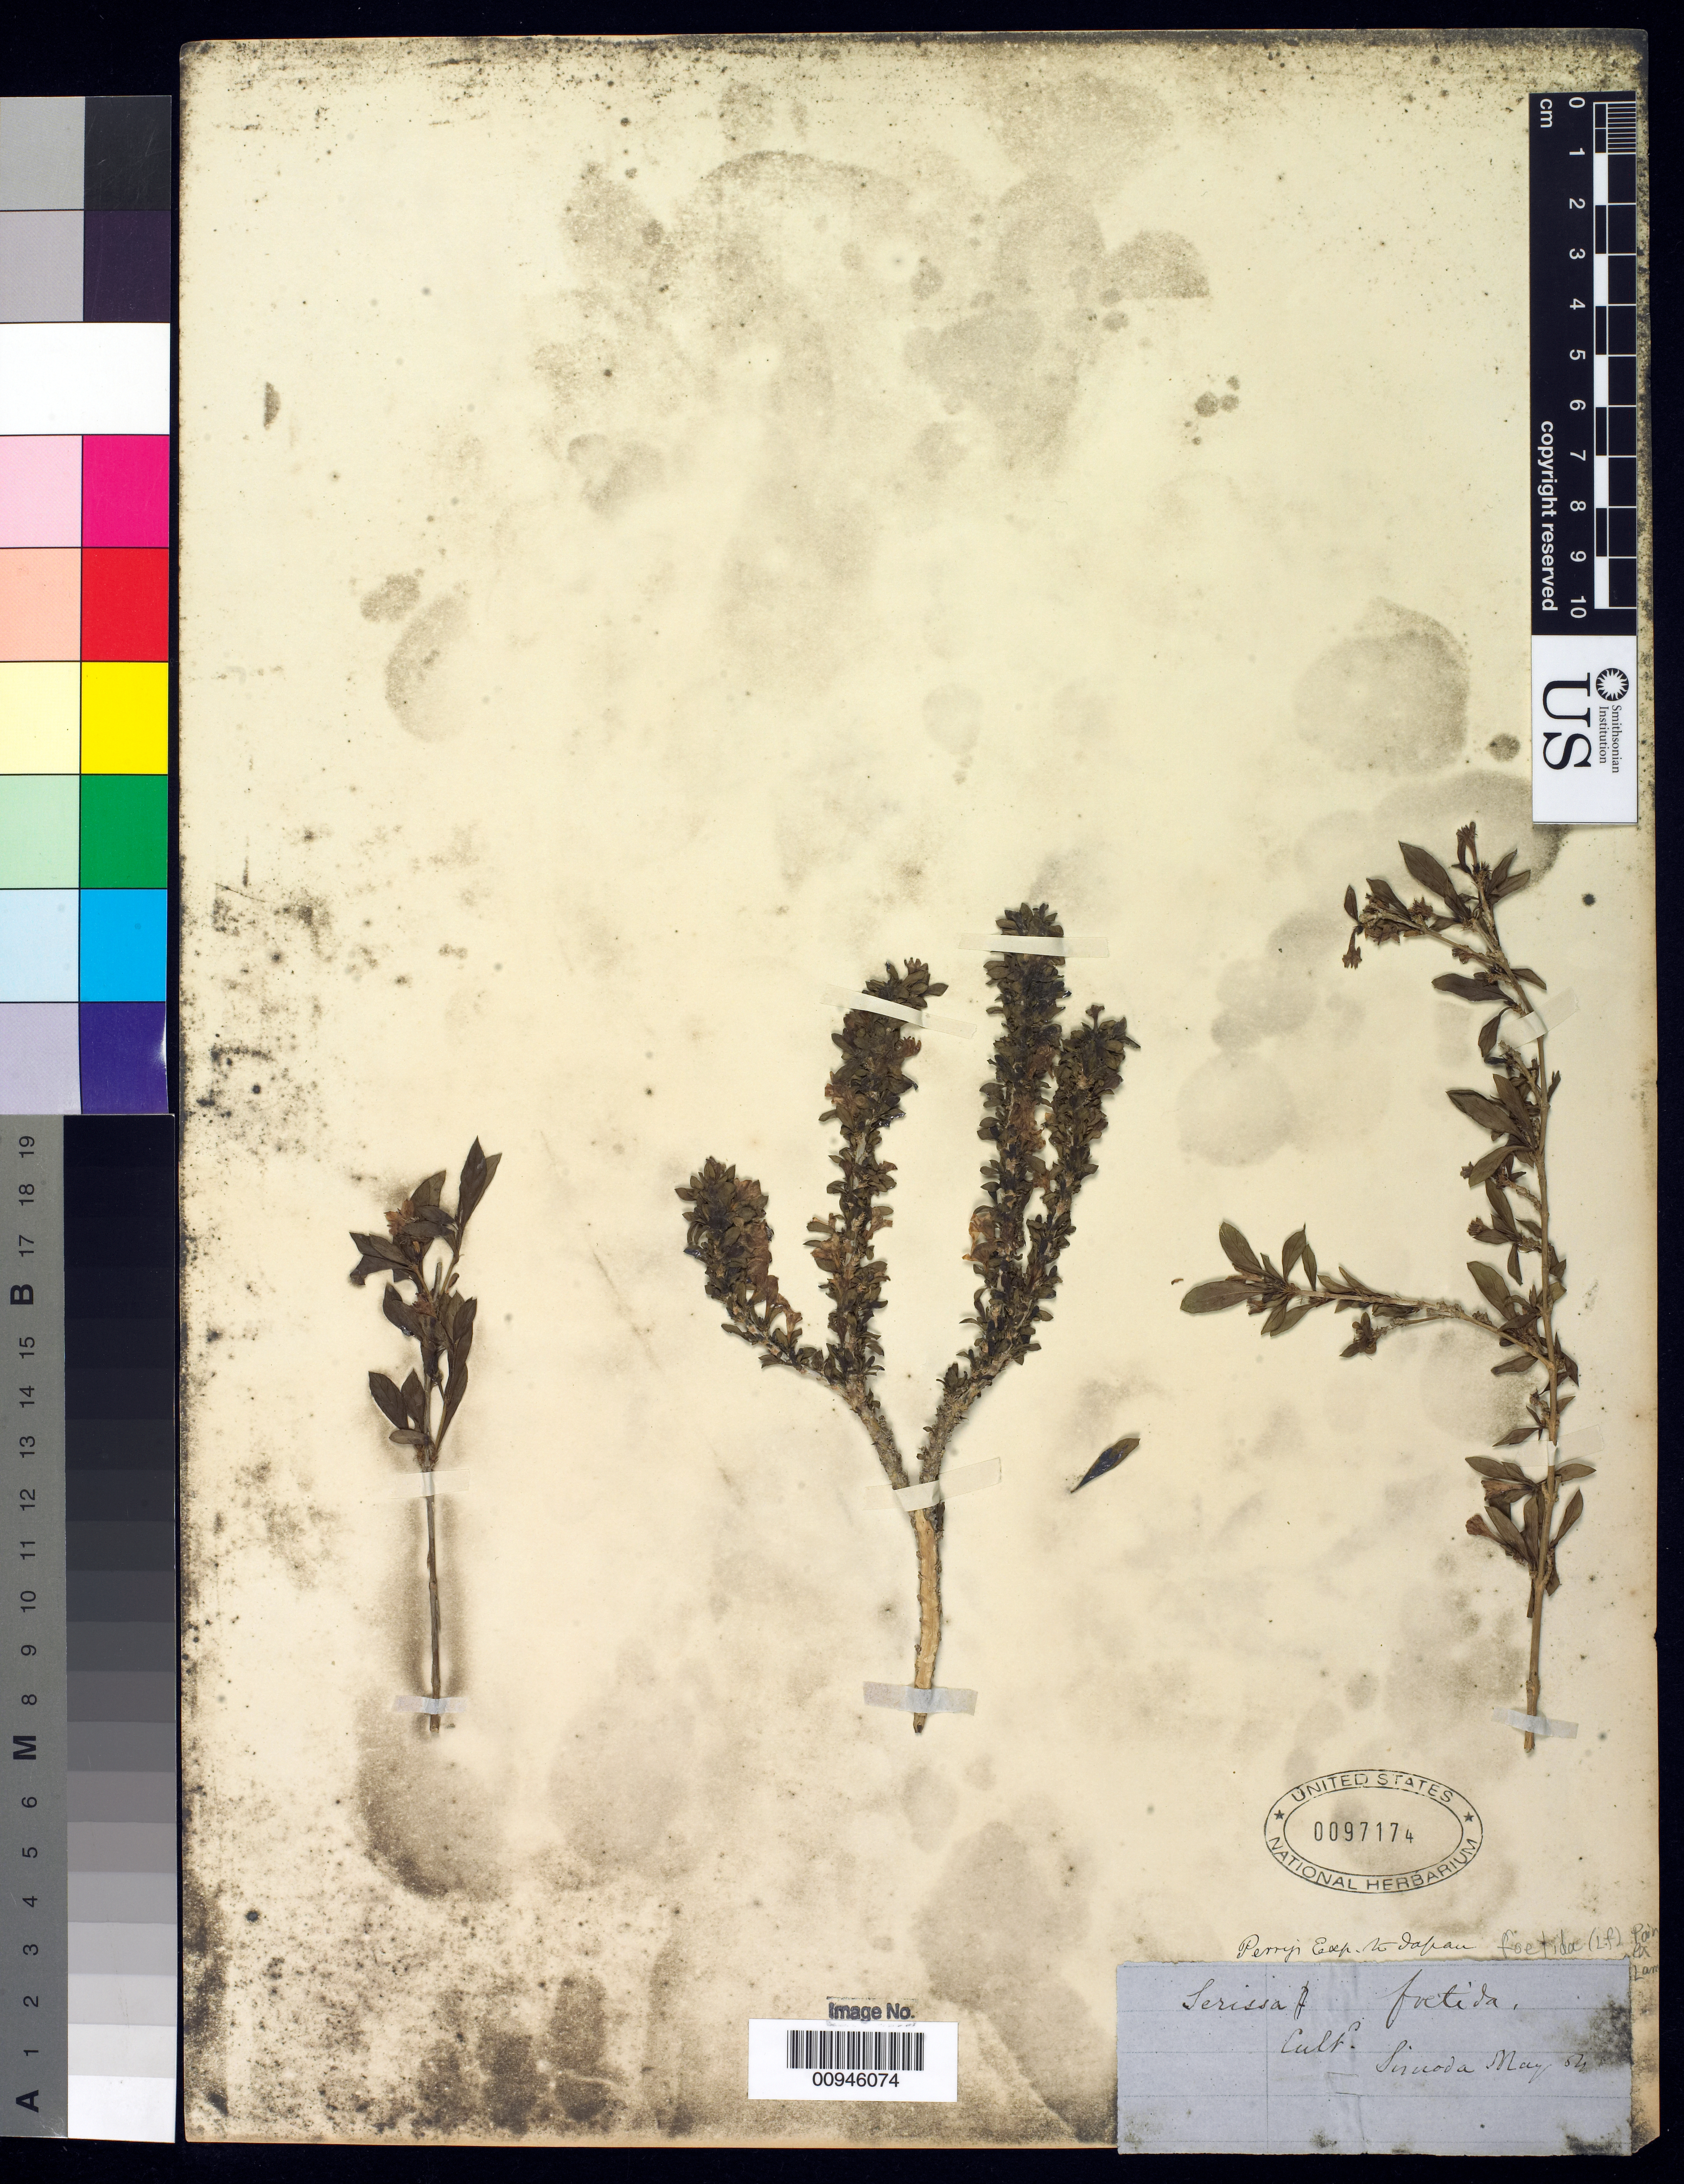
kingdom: Plantae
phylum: Tracheophyta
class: Magnoliopsida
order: Gentianales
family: Rubiaceae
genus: Serissa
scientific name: Serissa foetida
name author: (L. f.) Poir. ex Lam.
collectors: Perry Exped.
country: Japan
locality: Simoda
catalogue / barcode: US 97174